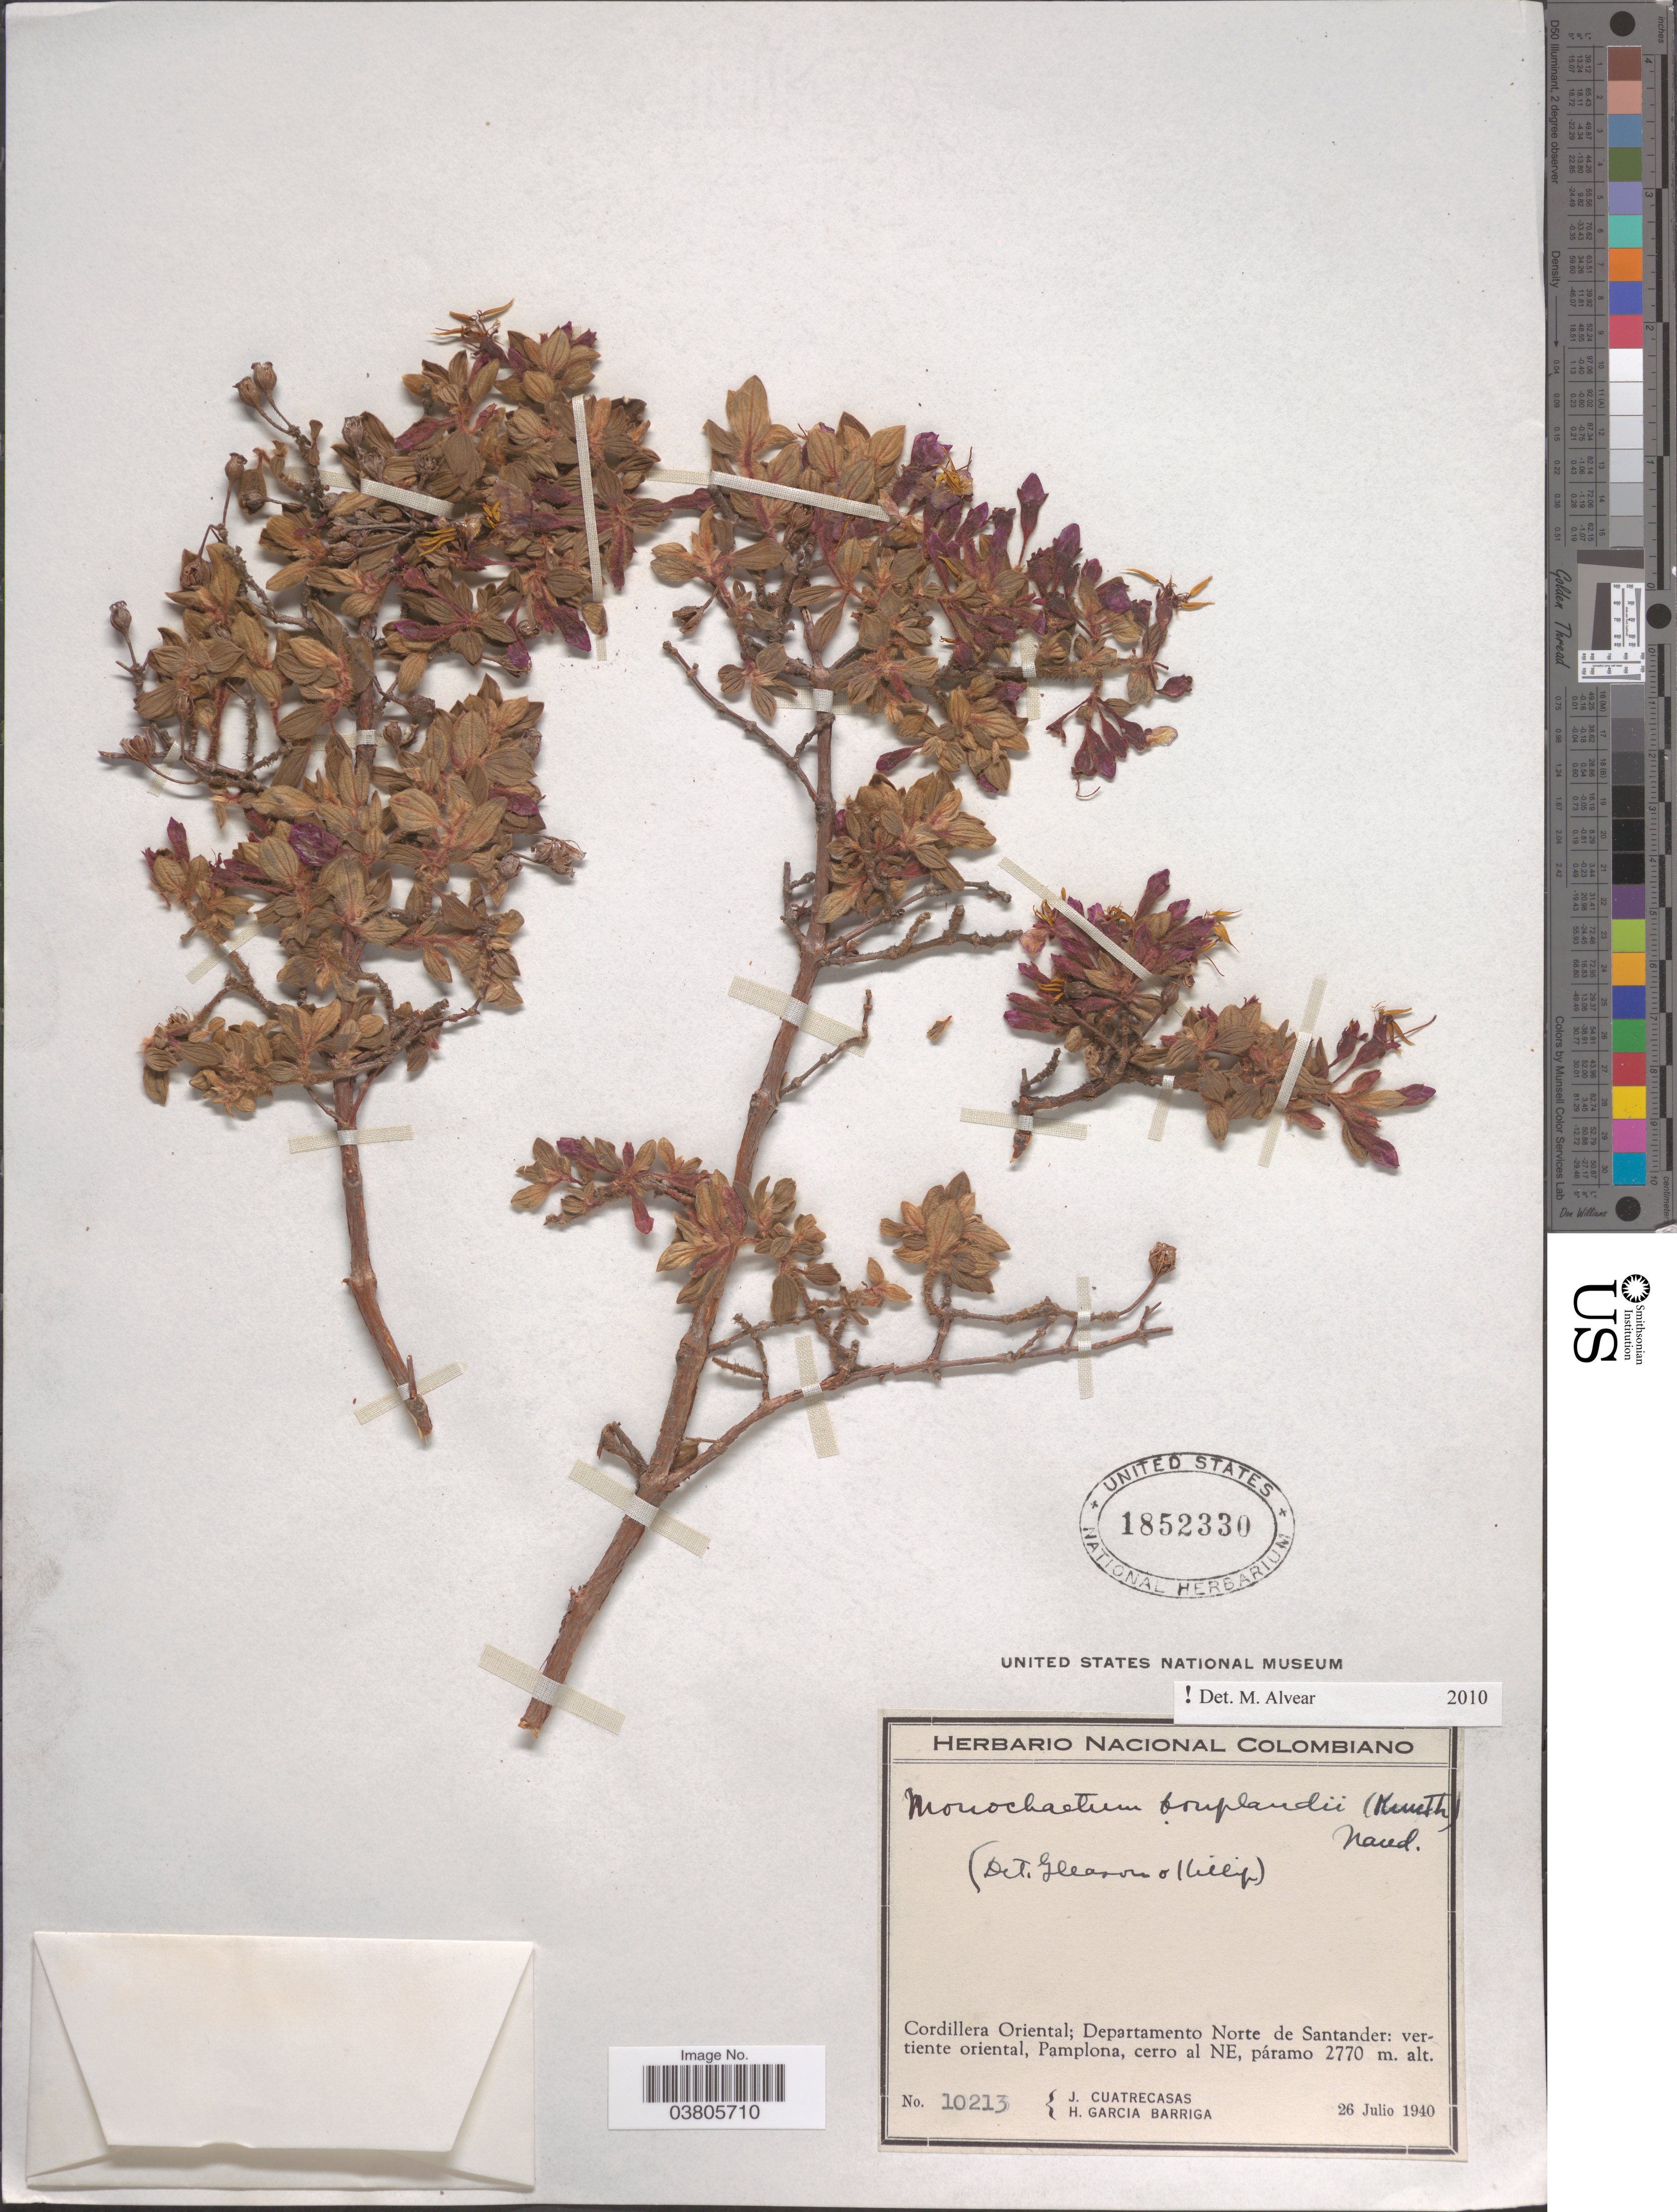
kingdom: Plantae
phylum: Tracheophyta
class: Magnoliopsida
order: Myrtales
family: Melastomataceae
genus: Monochaetum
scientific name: Monochaetum bonplandii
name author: (Kunth) Naudin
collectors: J. Cuatrecasas & H. García Barriga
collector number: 10213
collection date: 1940-07-26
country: Colombia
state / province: Norte de Santander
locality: Cordillera Oriental; Departamento Norte de Santander: vertiente oriental, Pamplona, cerro al NE, páramo.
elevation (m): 2770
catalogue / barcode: US 1852330